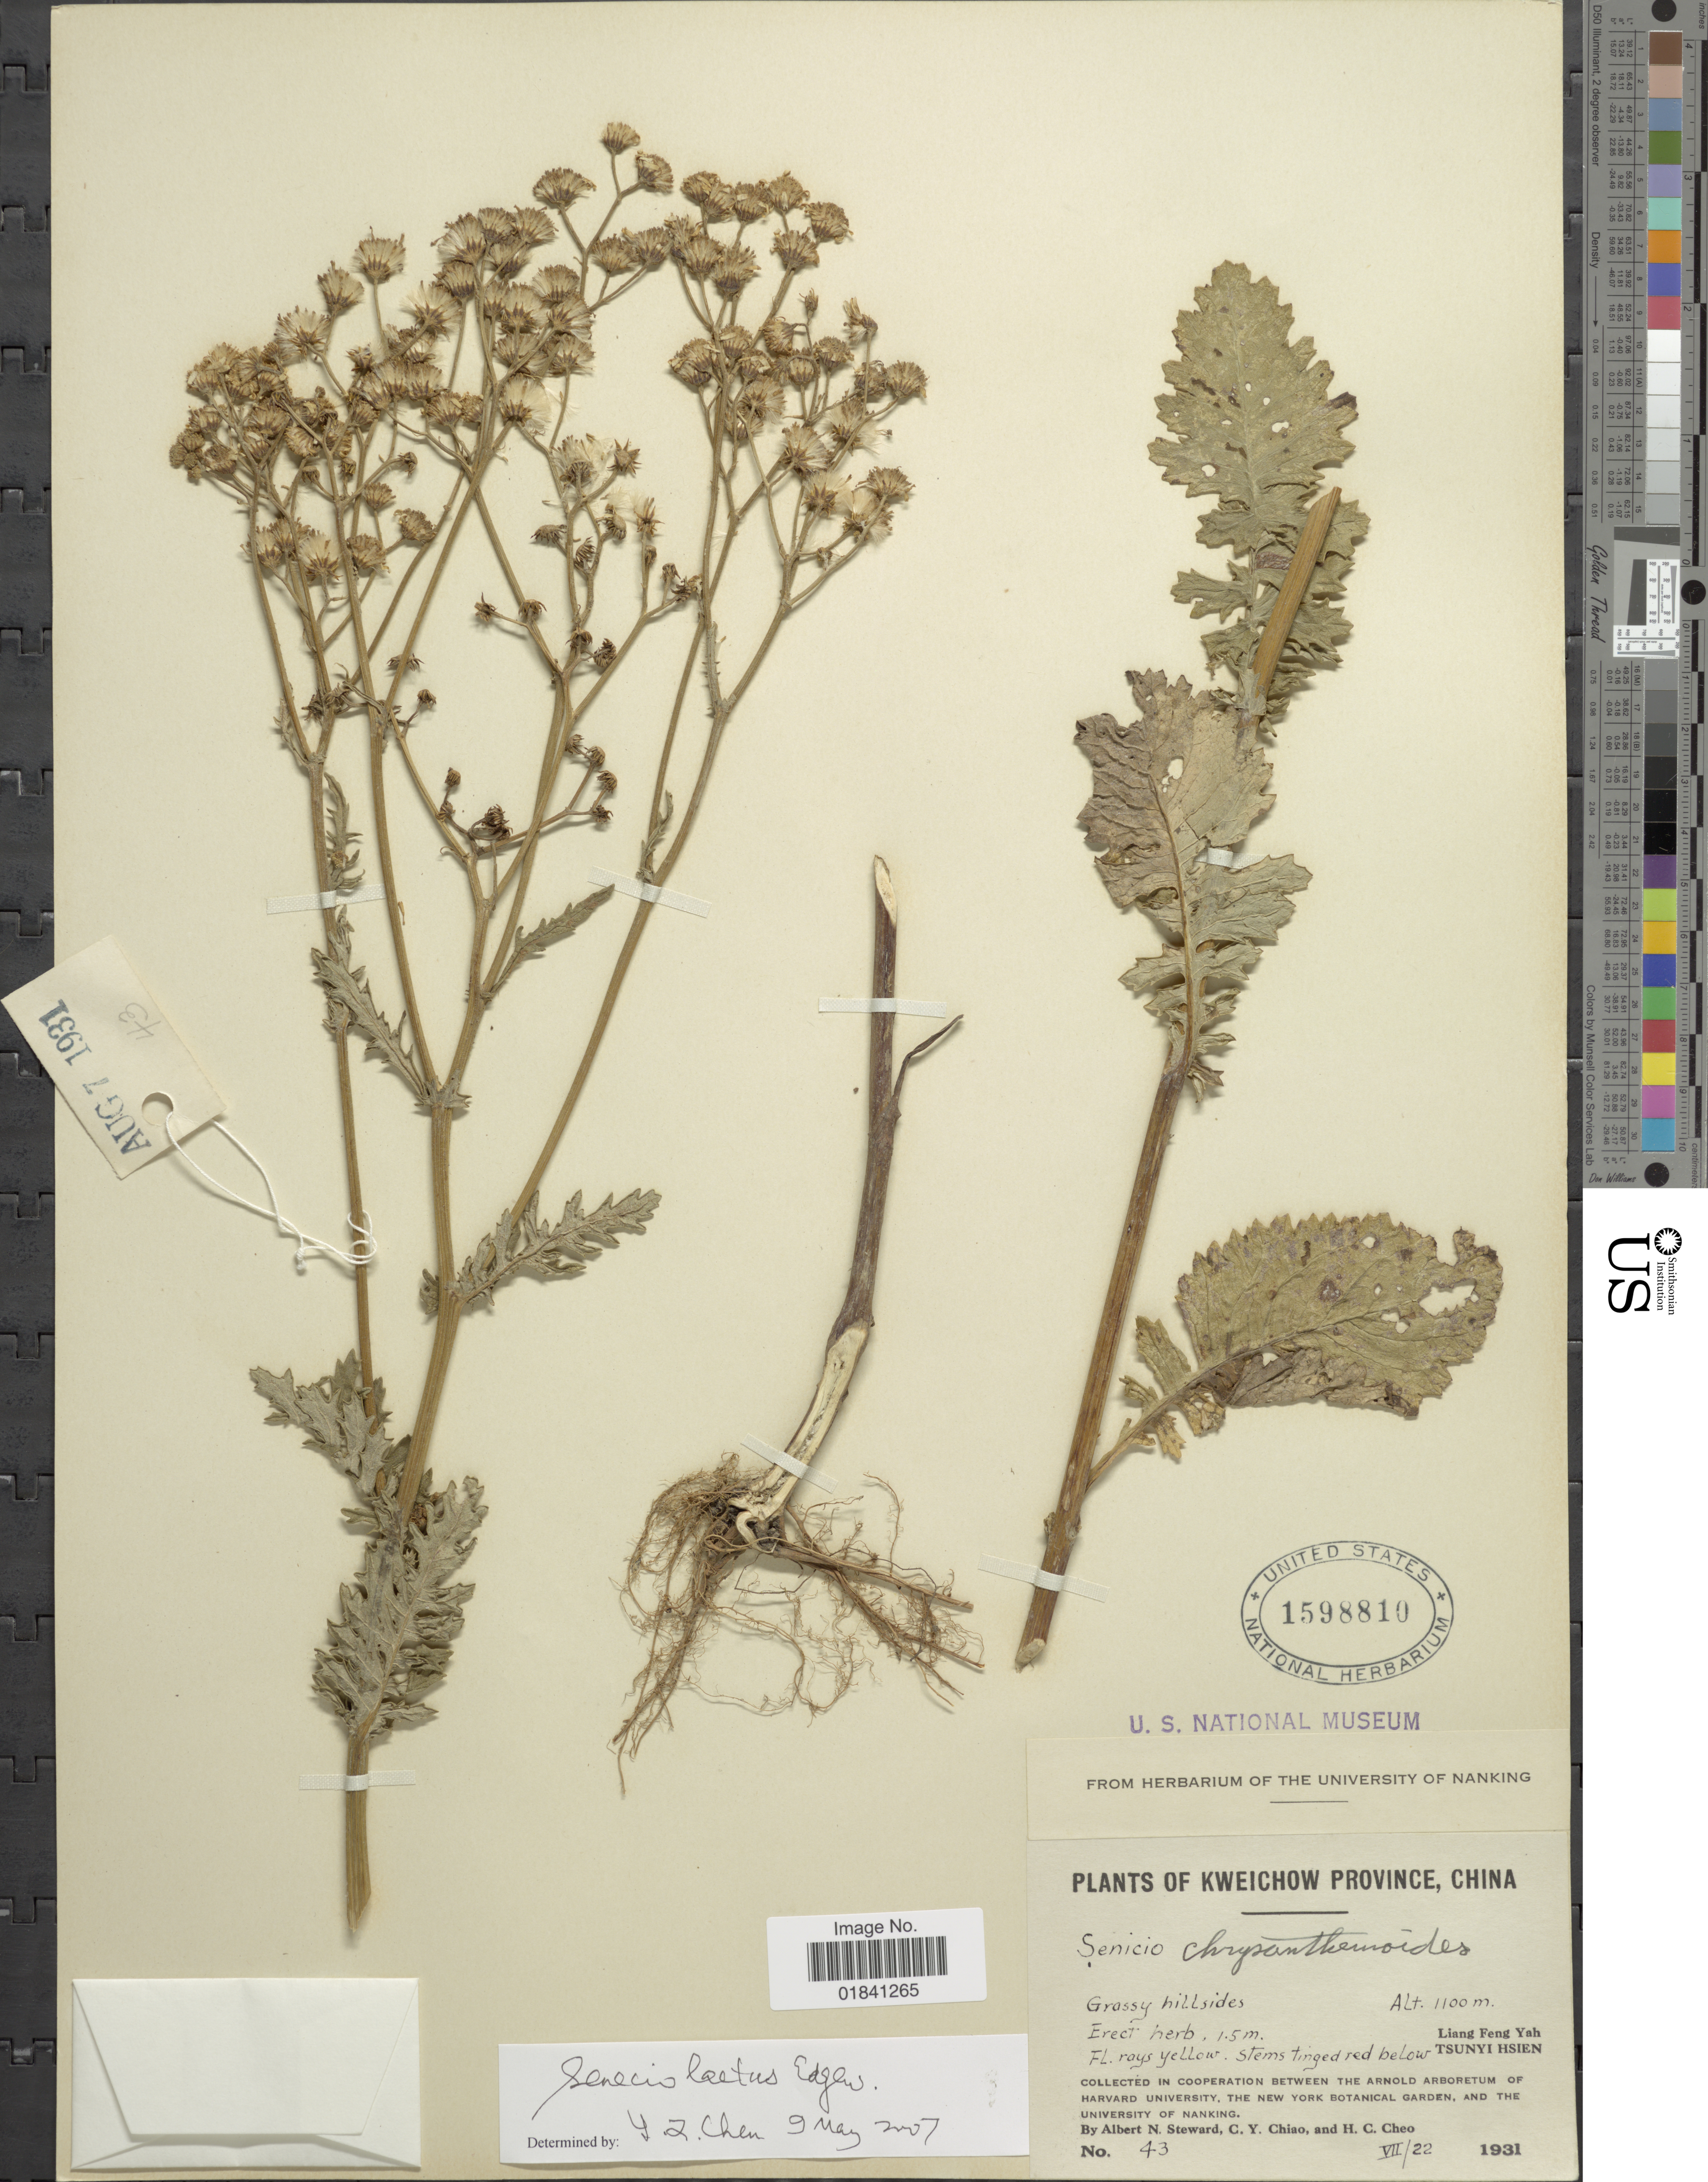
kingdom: Plantae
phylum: Tracheophyta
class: Magnoliopsida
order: Asterales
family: Asteraceae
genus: Senecio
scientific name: Senecio laetus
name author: Edgew.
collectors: A. N. Steward, C. Y. Chiao & H. Cheo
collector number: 43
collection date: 1931-07-22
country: China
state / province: Guizhou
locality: Kweichow Province. Liang Feng Yah. Tsunyi Hsien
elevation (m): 1100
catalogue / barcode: US 1598810